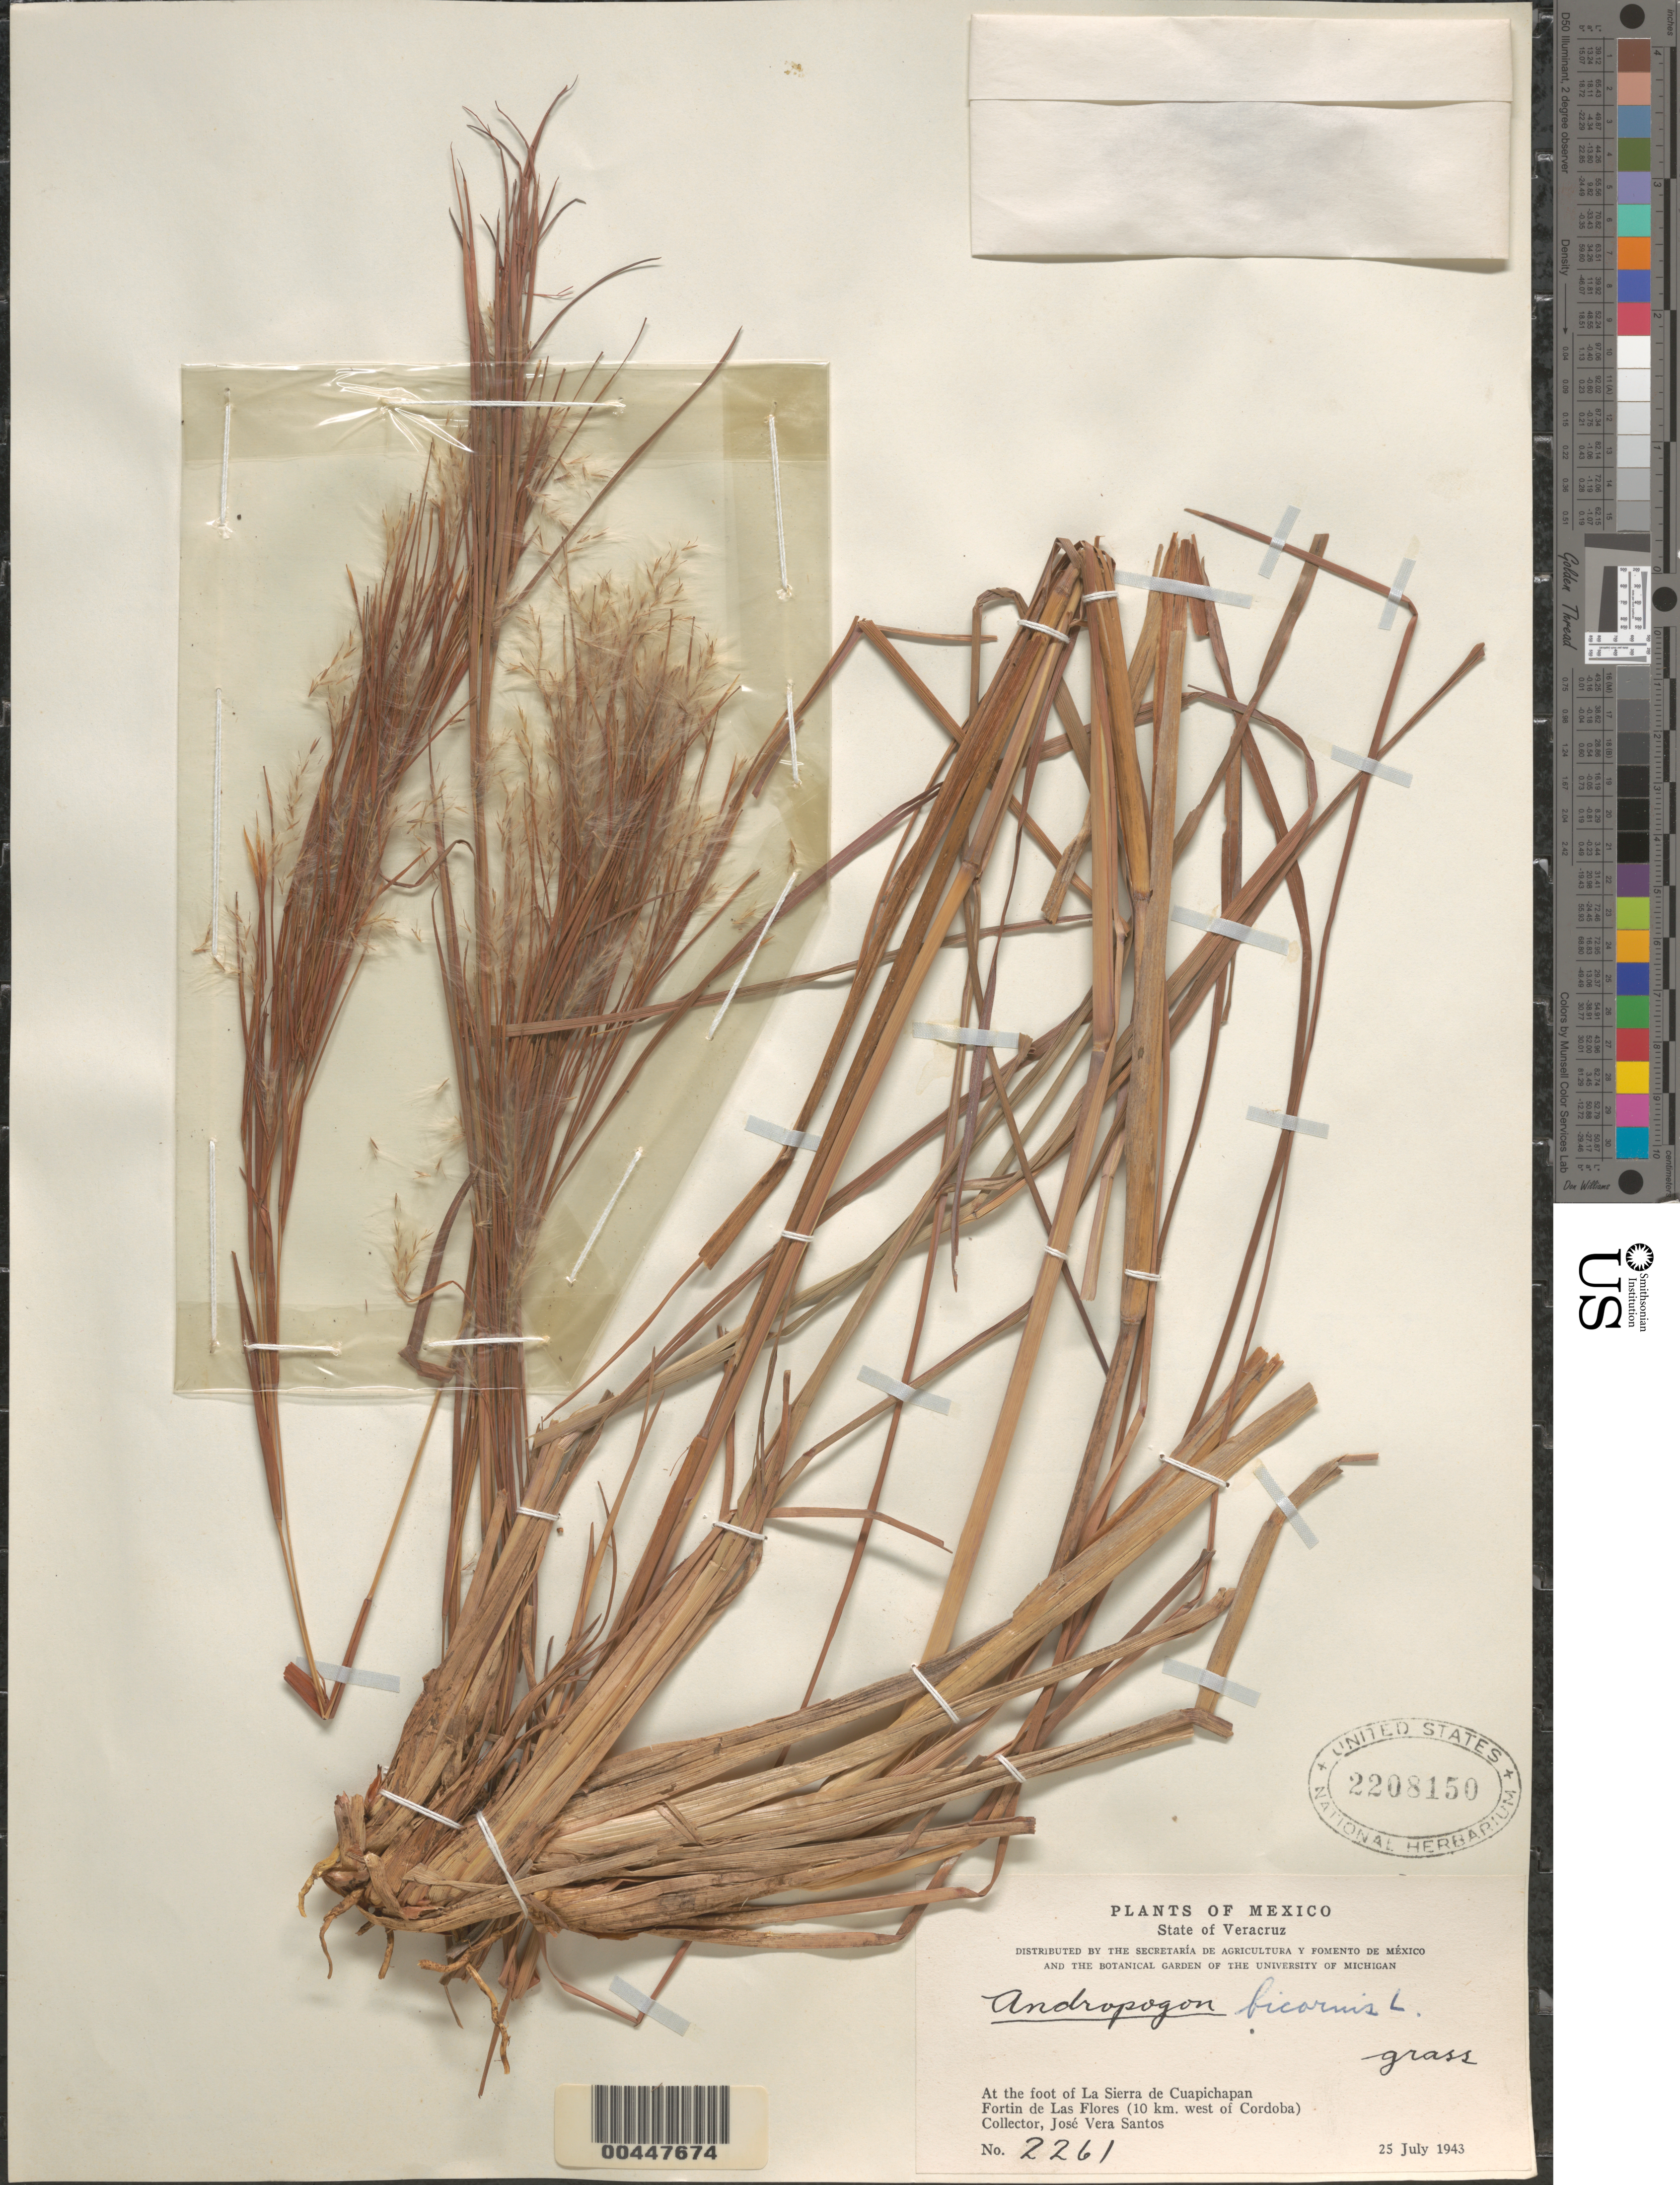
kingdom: Plantae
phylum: Tracheophyta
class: Liliopsida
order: Poales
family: Poaceae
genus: Andropogon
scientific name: Andropogon bicornis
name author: L.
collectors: J. V. Santos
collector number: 2261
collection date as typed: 25 Jul 1943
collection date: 1943-07-25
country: Mexico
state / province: Veracruz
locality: at the foot of La Sierra de Cuapichapan, Fortin de Las Flores (10 km W of Córdoba)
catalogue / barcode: US 2208150